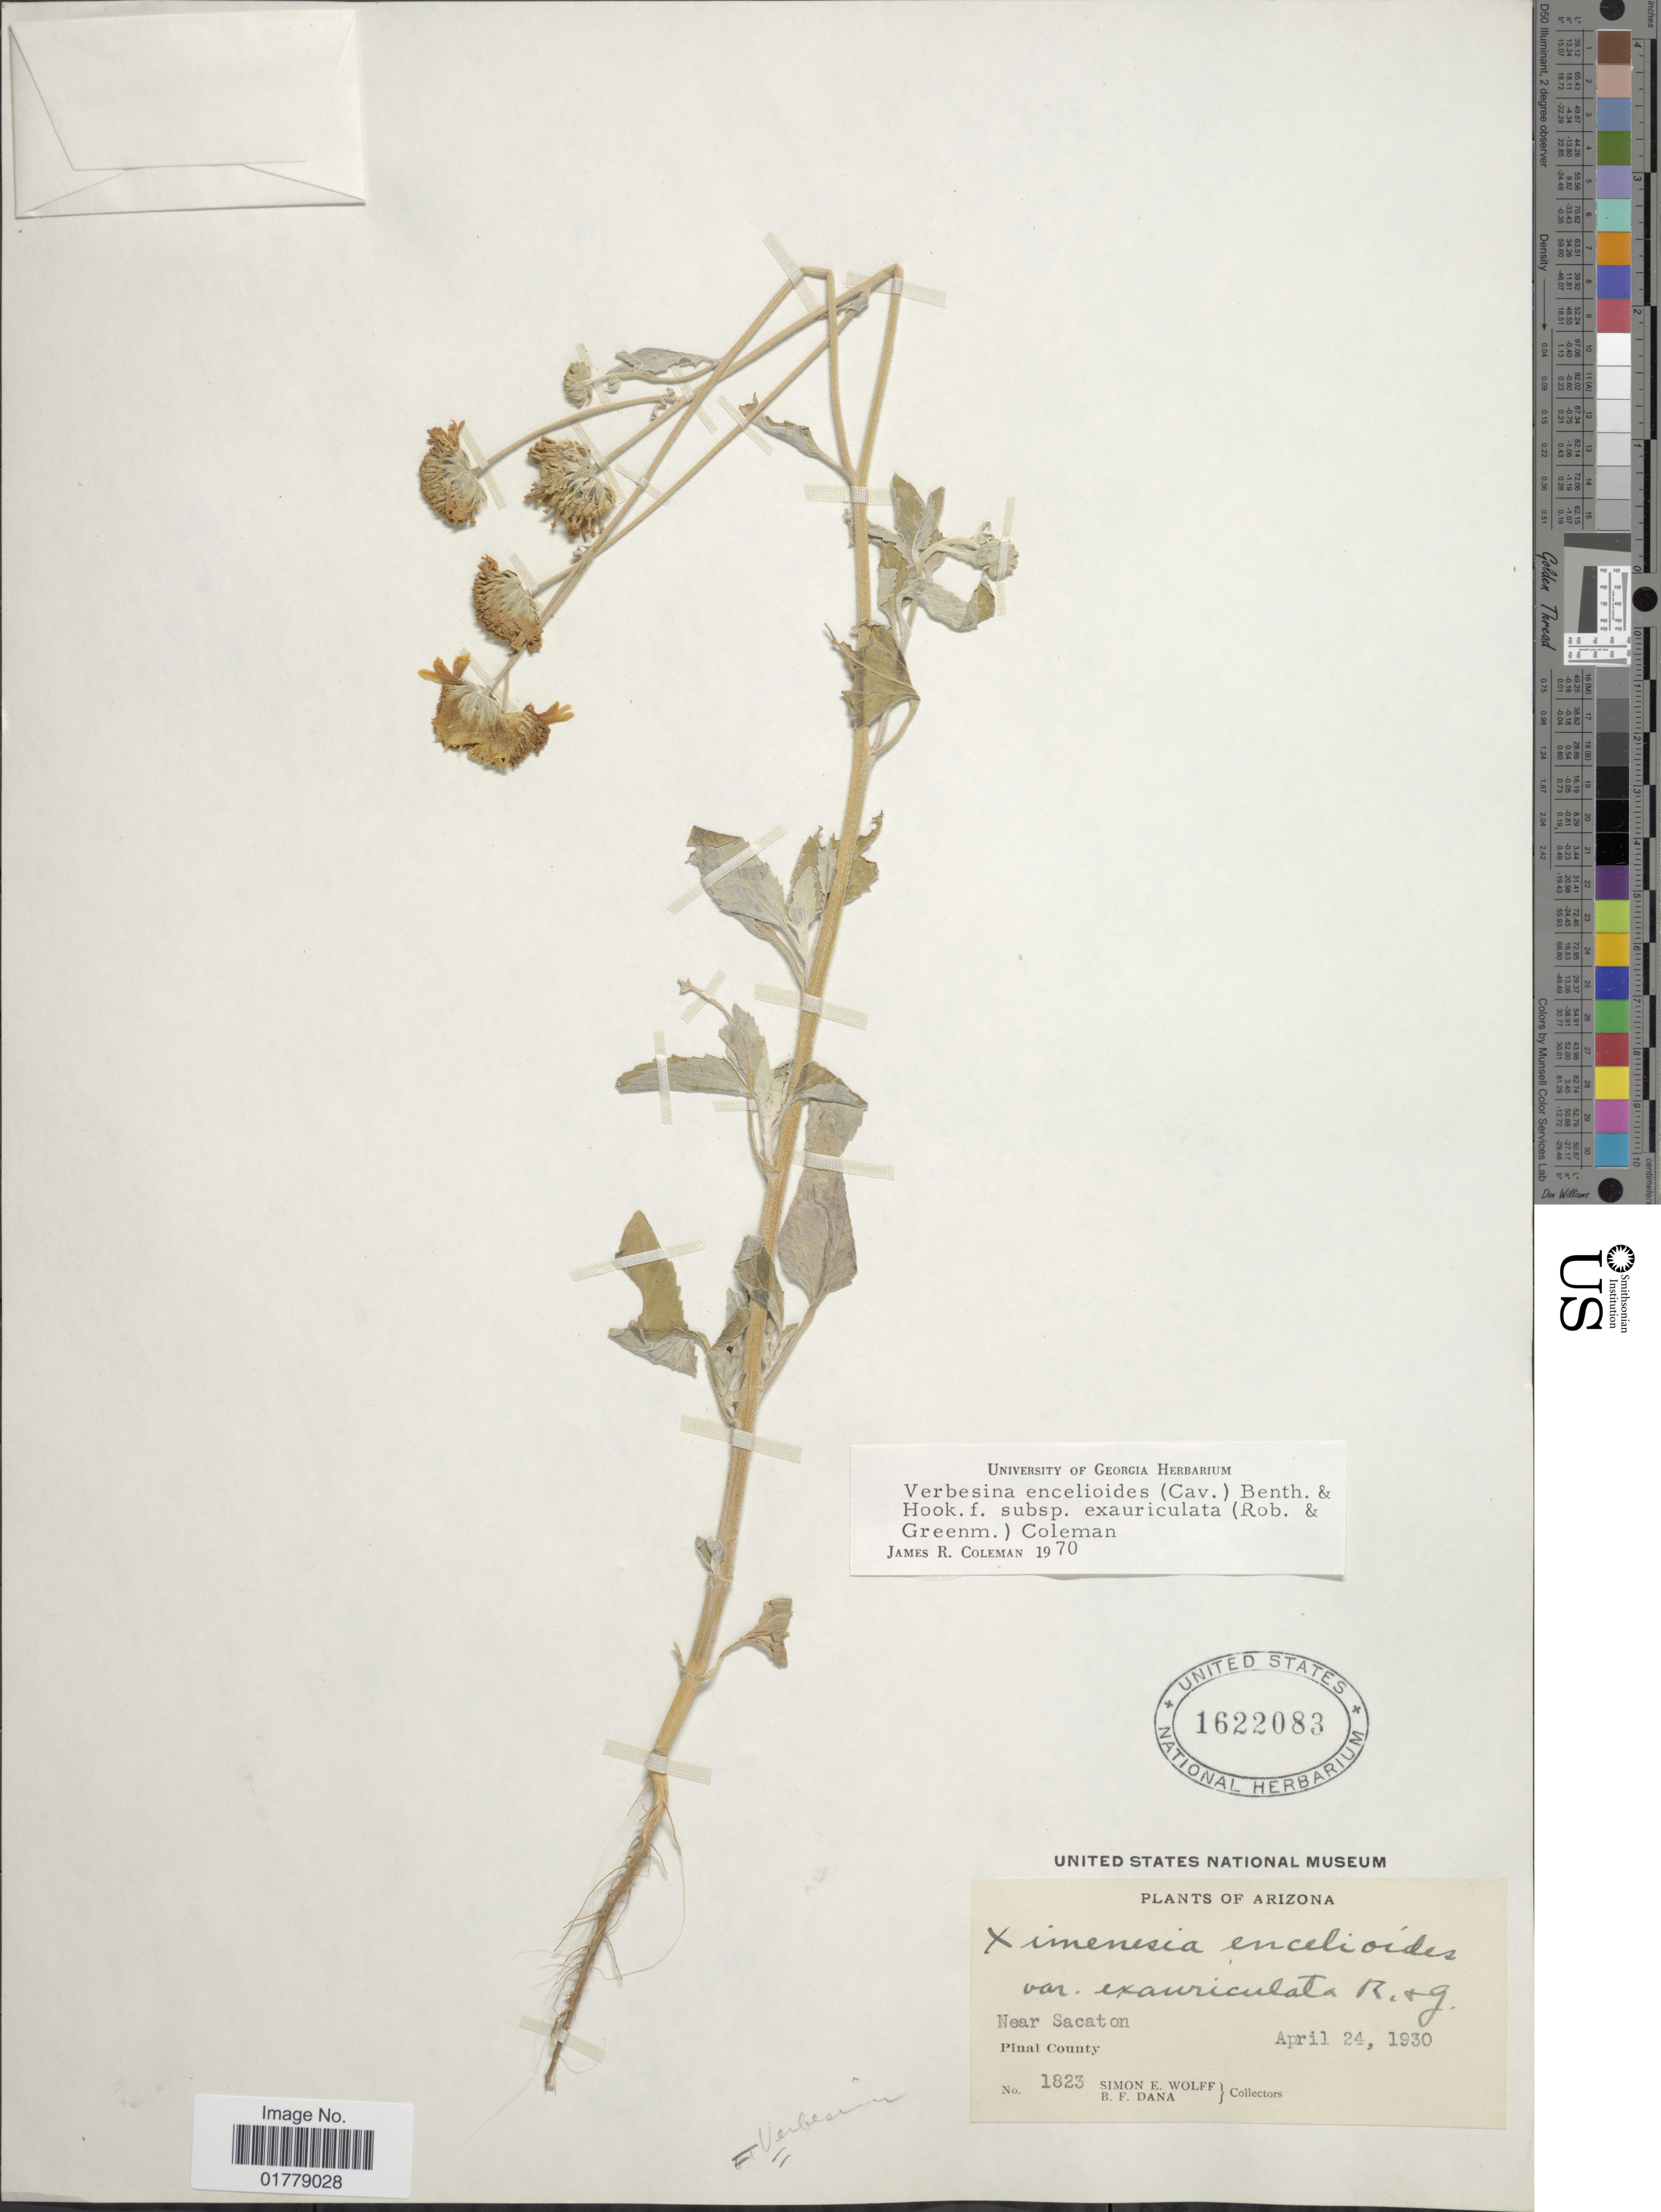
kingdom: Plantae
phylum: Tracheophyta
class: Magnoliopsida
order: Asterales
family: Asteraceae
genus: Verbesina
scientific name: Verbesina encelioides var. cana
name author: (B.L. Rob.) Greenm.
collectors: S. E. Wolff & B. Dana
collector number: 1823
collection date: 1930-04-24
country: United States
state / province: Arizona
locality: Near Sacaton. Pinal County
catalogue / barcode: US 1622083